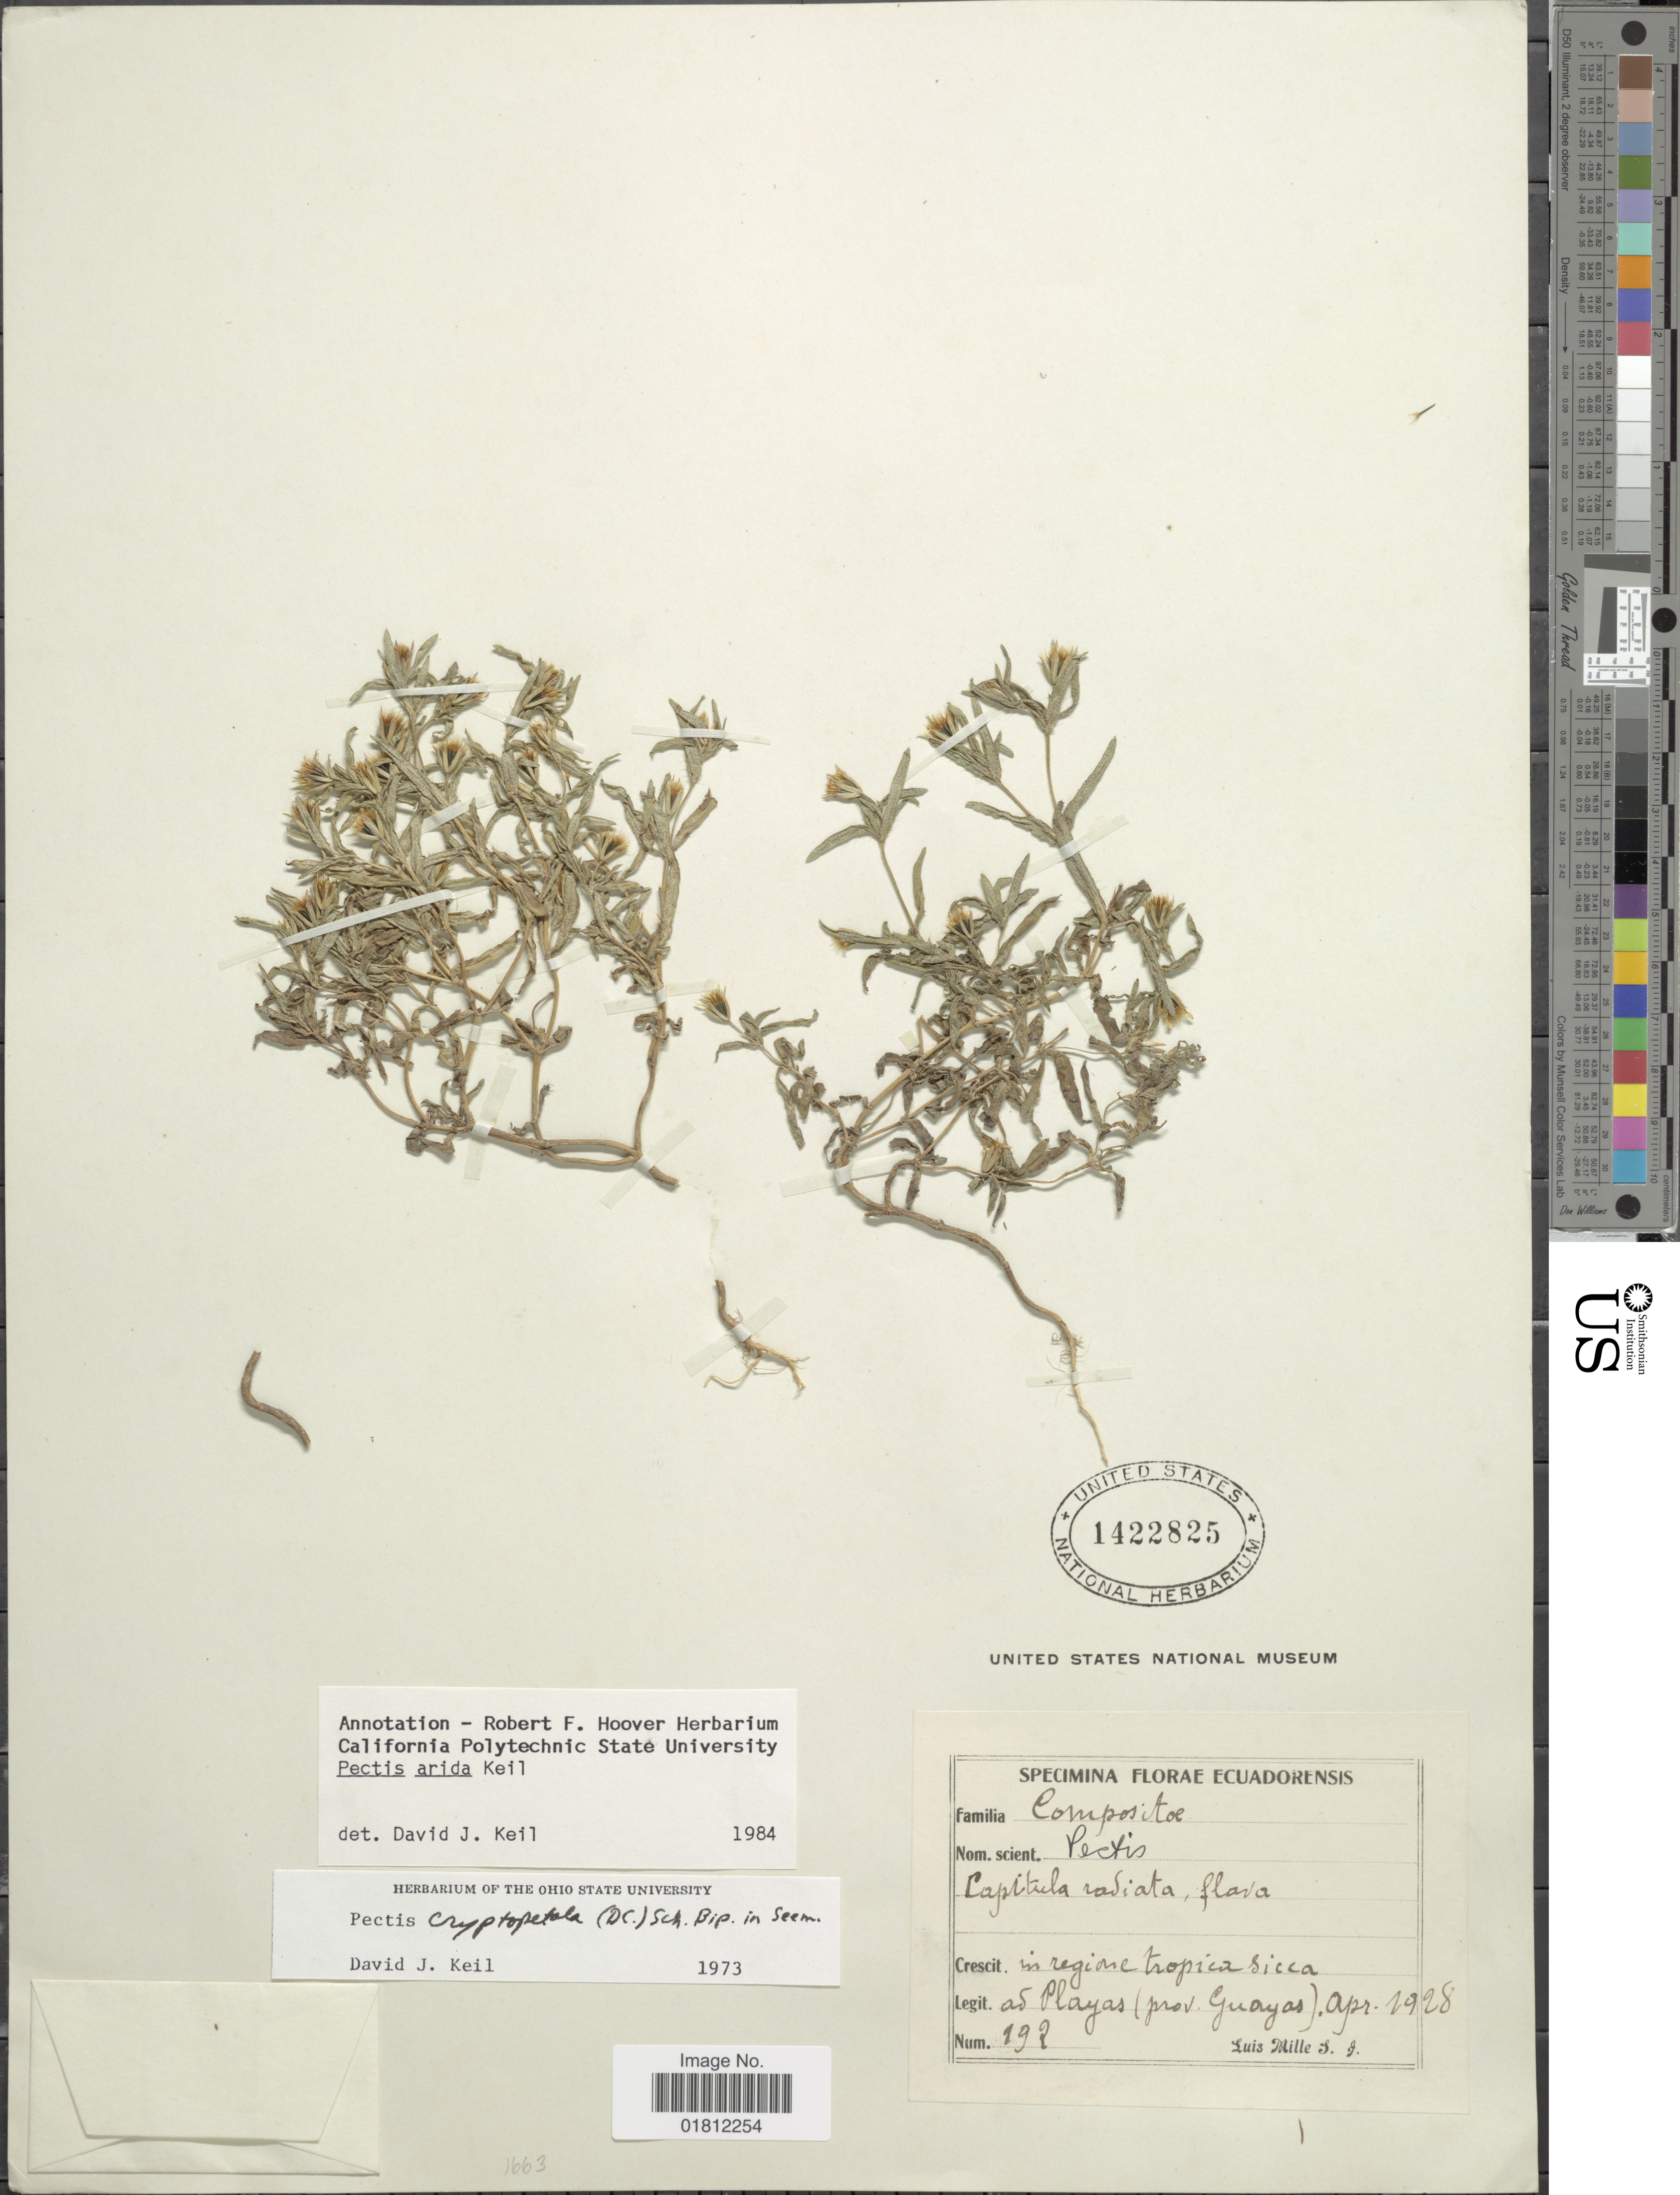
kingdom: Plantae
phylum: Tracheophyta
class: Magnoliopsida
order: Asterales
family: Asteraceae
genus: Pectis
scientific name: Pectis arida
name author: D.J. Keil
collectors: L. Mille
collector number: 192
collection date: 1928-04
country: Ecuador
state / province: Guayas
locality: In regione Tropica sicca. ad Playas (prov. Guayas).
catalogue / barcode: US 1422825